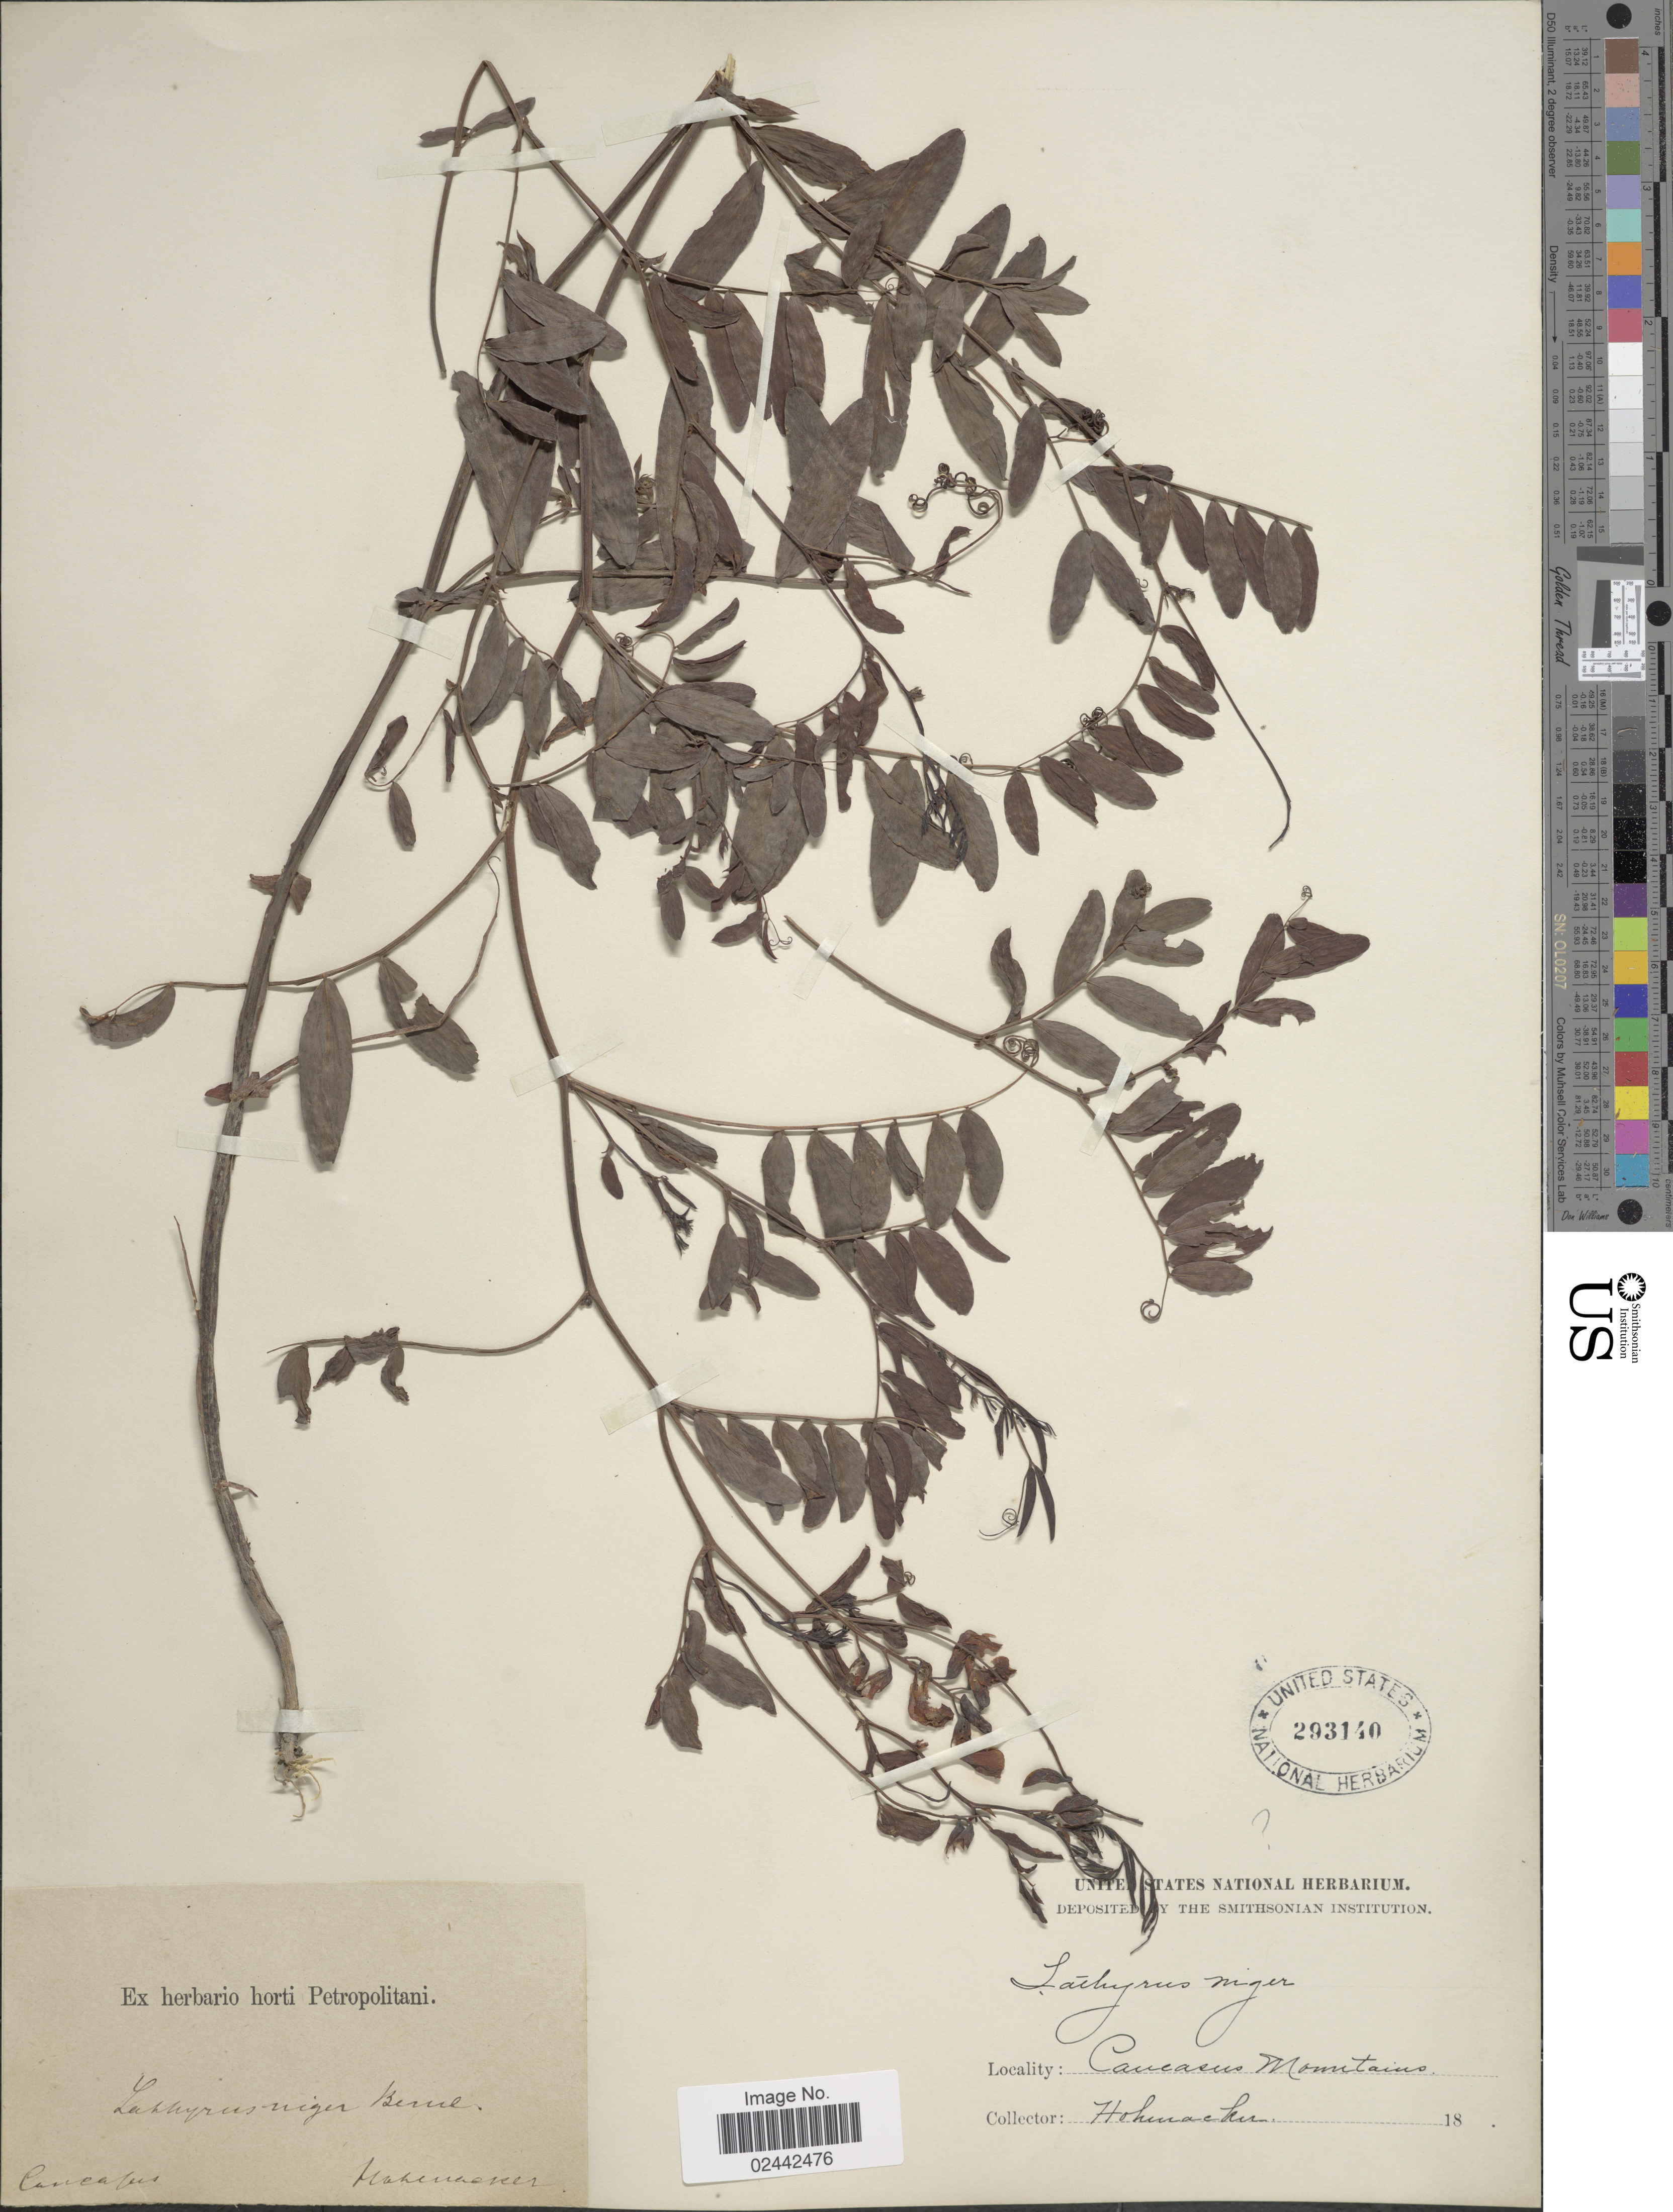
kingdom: Plantae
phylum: Tracheophyta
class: Magnoliopsida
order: Fabales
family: Fabaceae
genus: Lathyrus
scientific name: Lathyrus niger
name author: (L.) Bernh.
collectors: Hohenacker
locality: Caucasus Mountains.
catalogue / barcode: US 293140